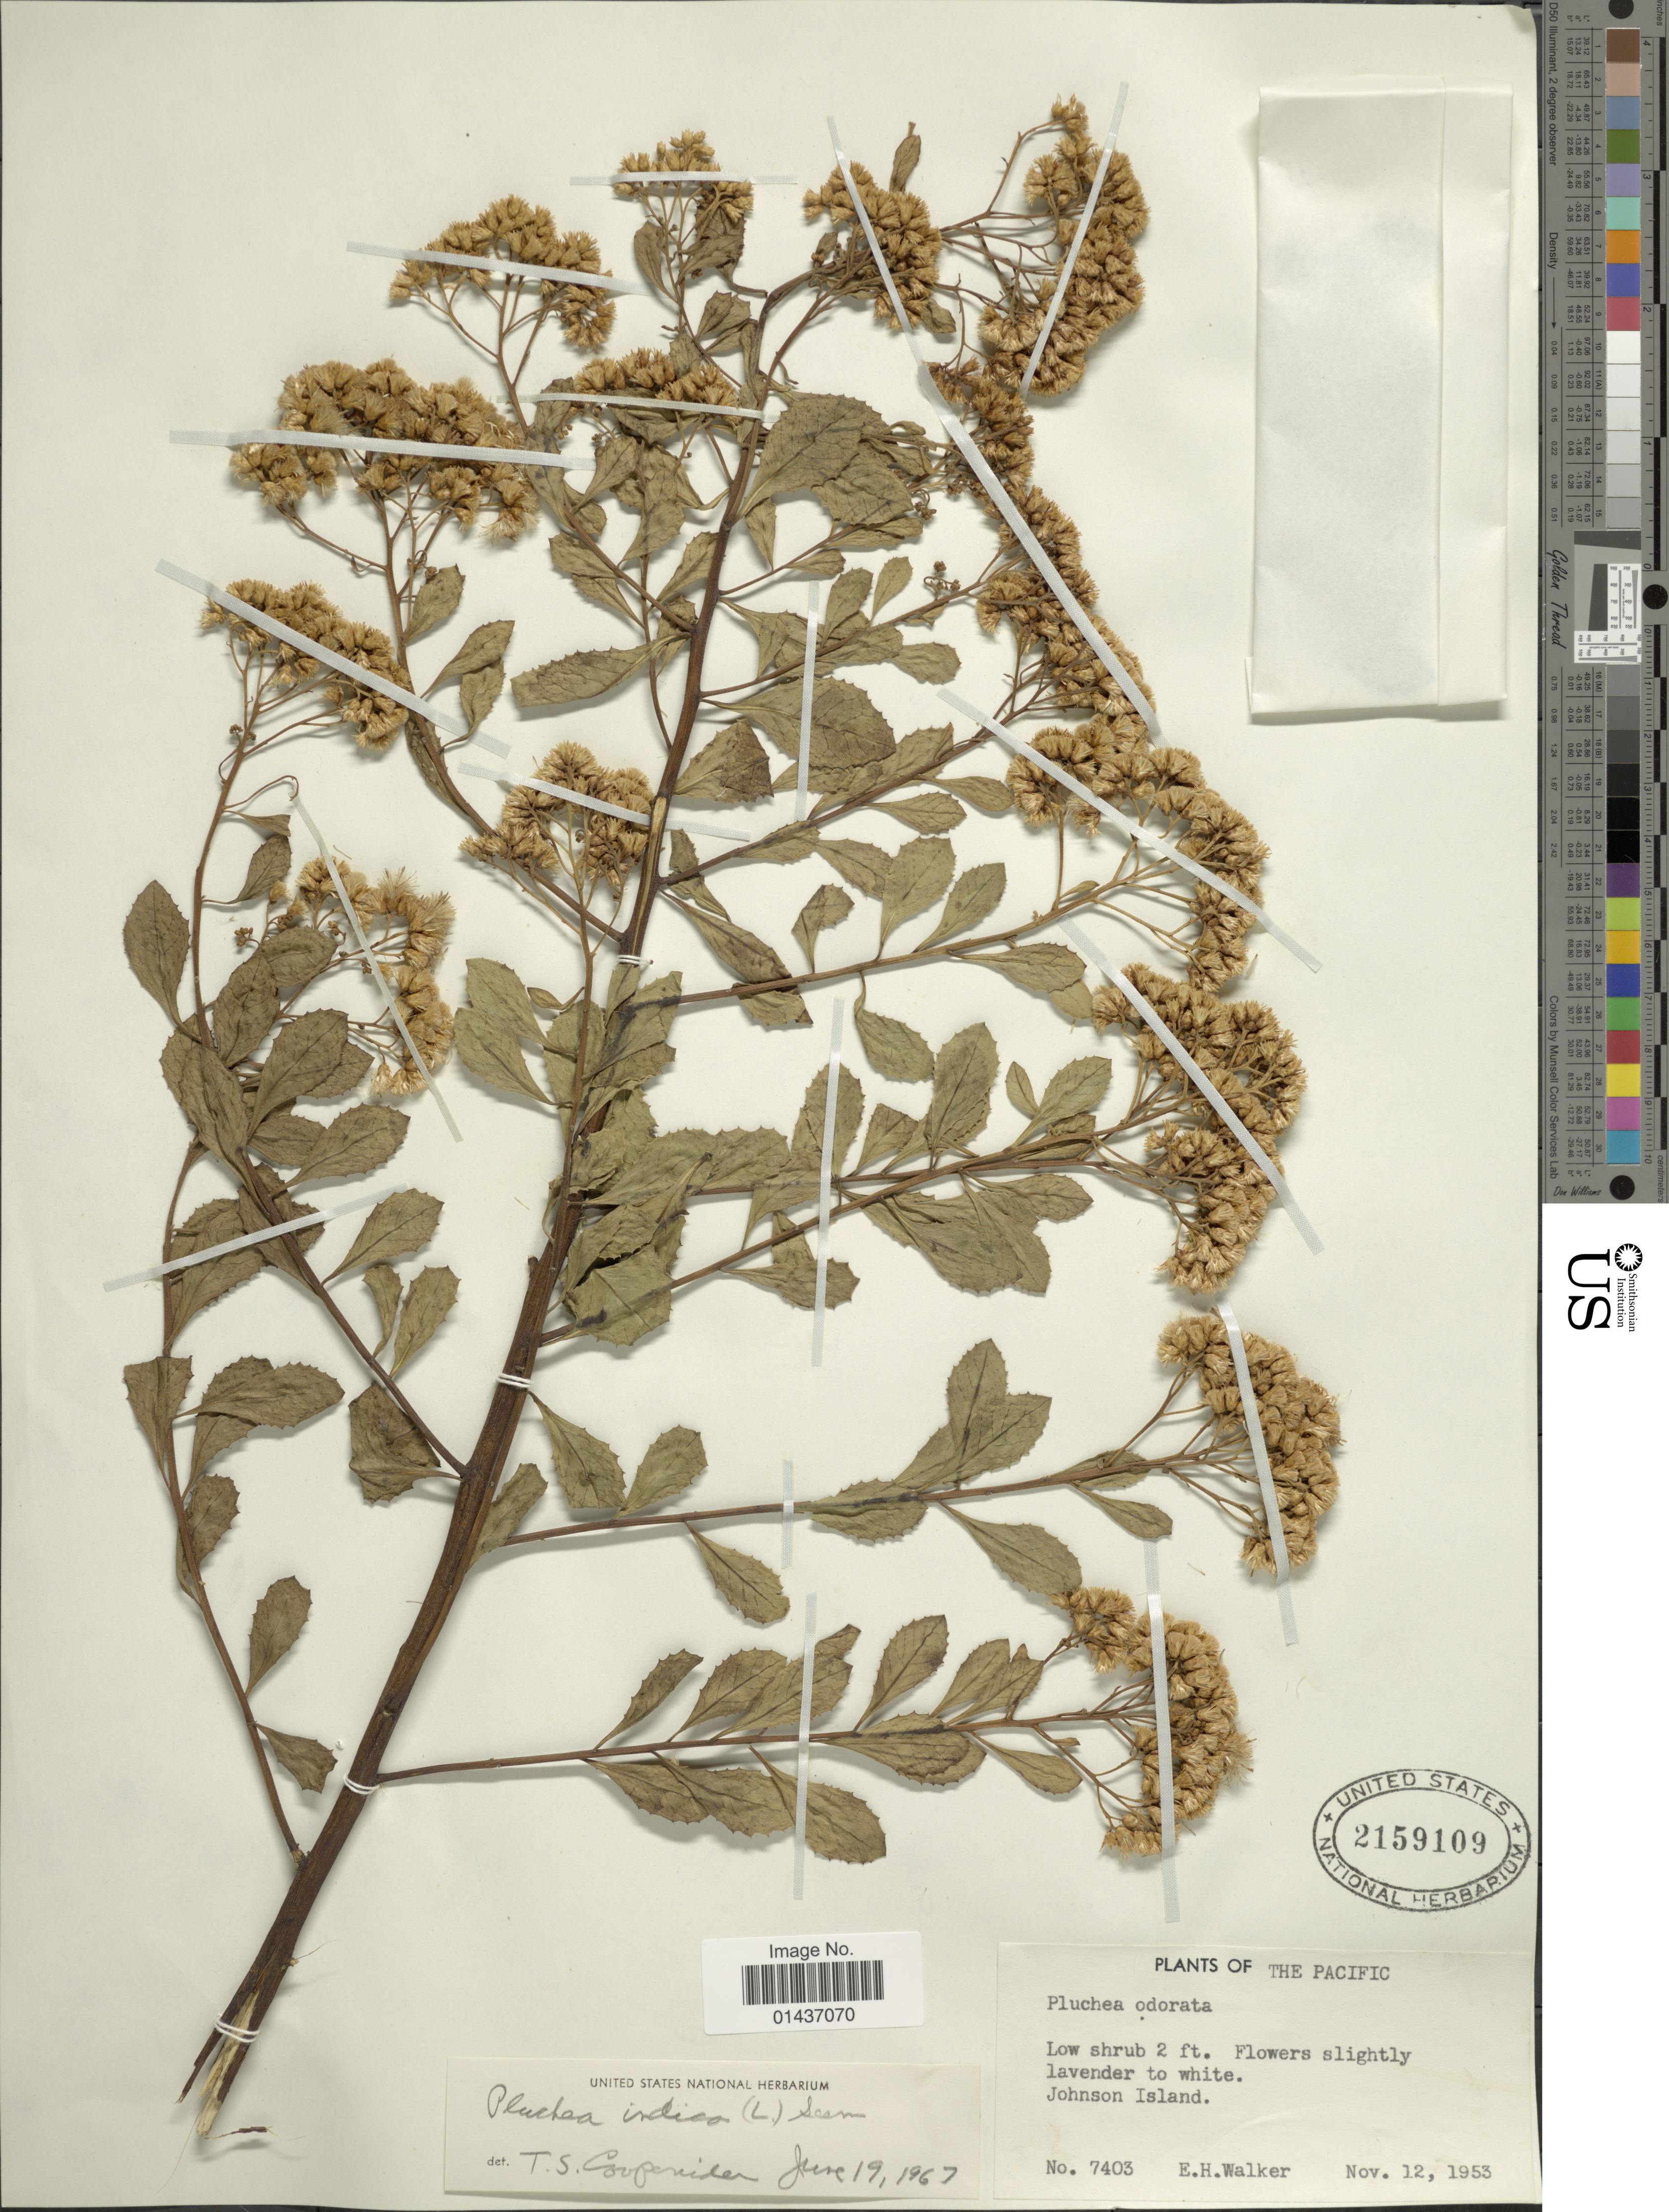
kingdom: Plantae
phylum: Tracheophyta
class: Magnoliopsida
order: Asterales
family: Asteraceae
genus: Pluchea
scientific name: Pluchea indica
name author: (L.) Less.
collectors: E. H. Walker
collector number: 7403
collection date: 1953-11-12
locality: The Pacific, Johnson Island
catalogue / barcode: US 2159109